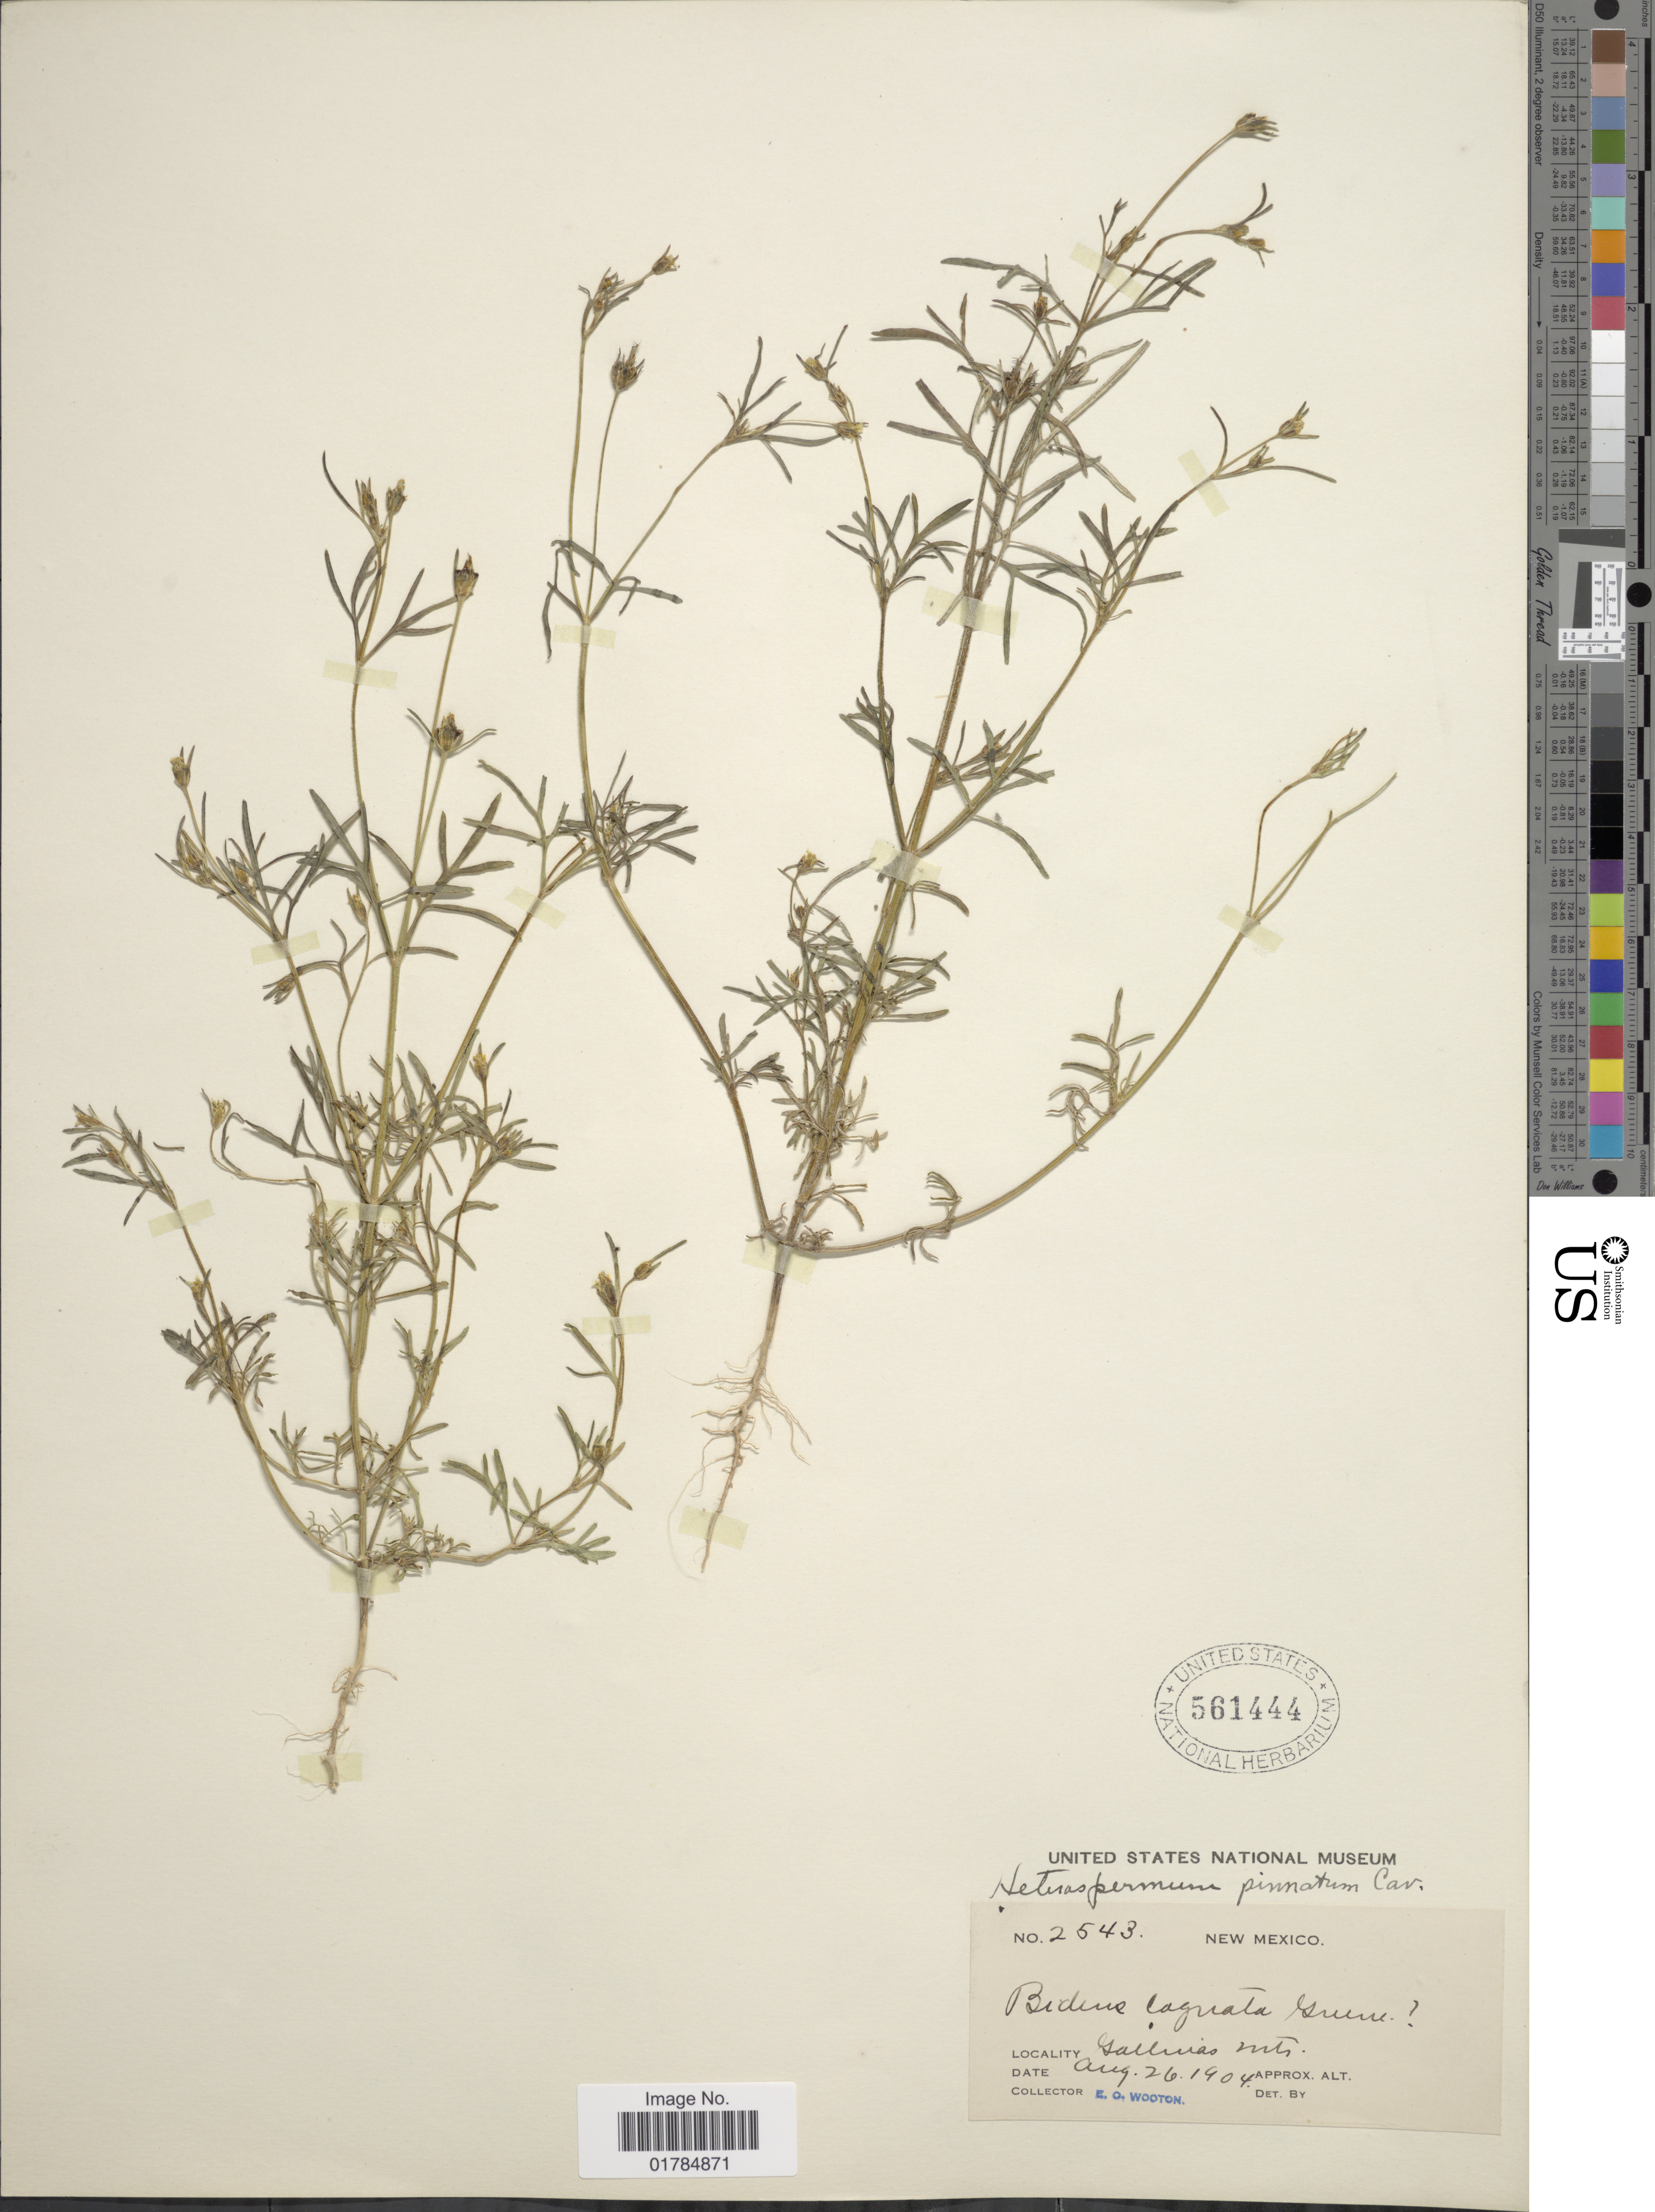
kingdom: Plantae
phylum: Tracheophyta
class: Magnoliopsida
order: Asterales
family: Asteraceae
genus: Heterosperma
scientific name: Heterosperma pinnatum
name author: Cav.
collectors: E. O. Wooton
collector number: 2543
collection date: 1904-08-26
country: United States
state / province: New Mexico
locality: Gallinias Mts.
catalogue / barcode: US 561444